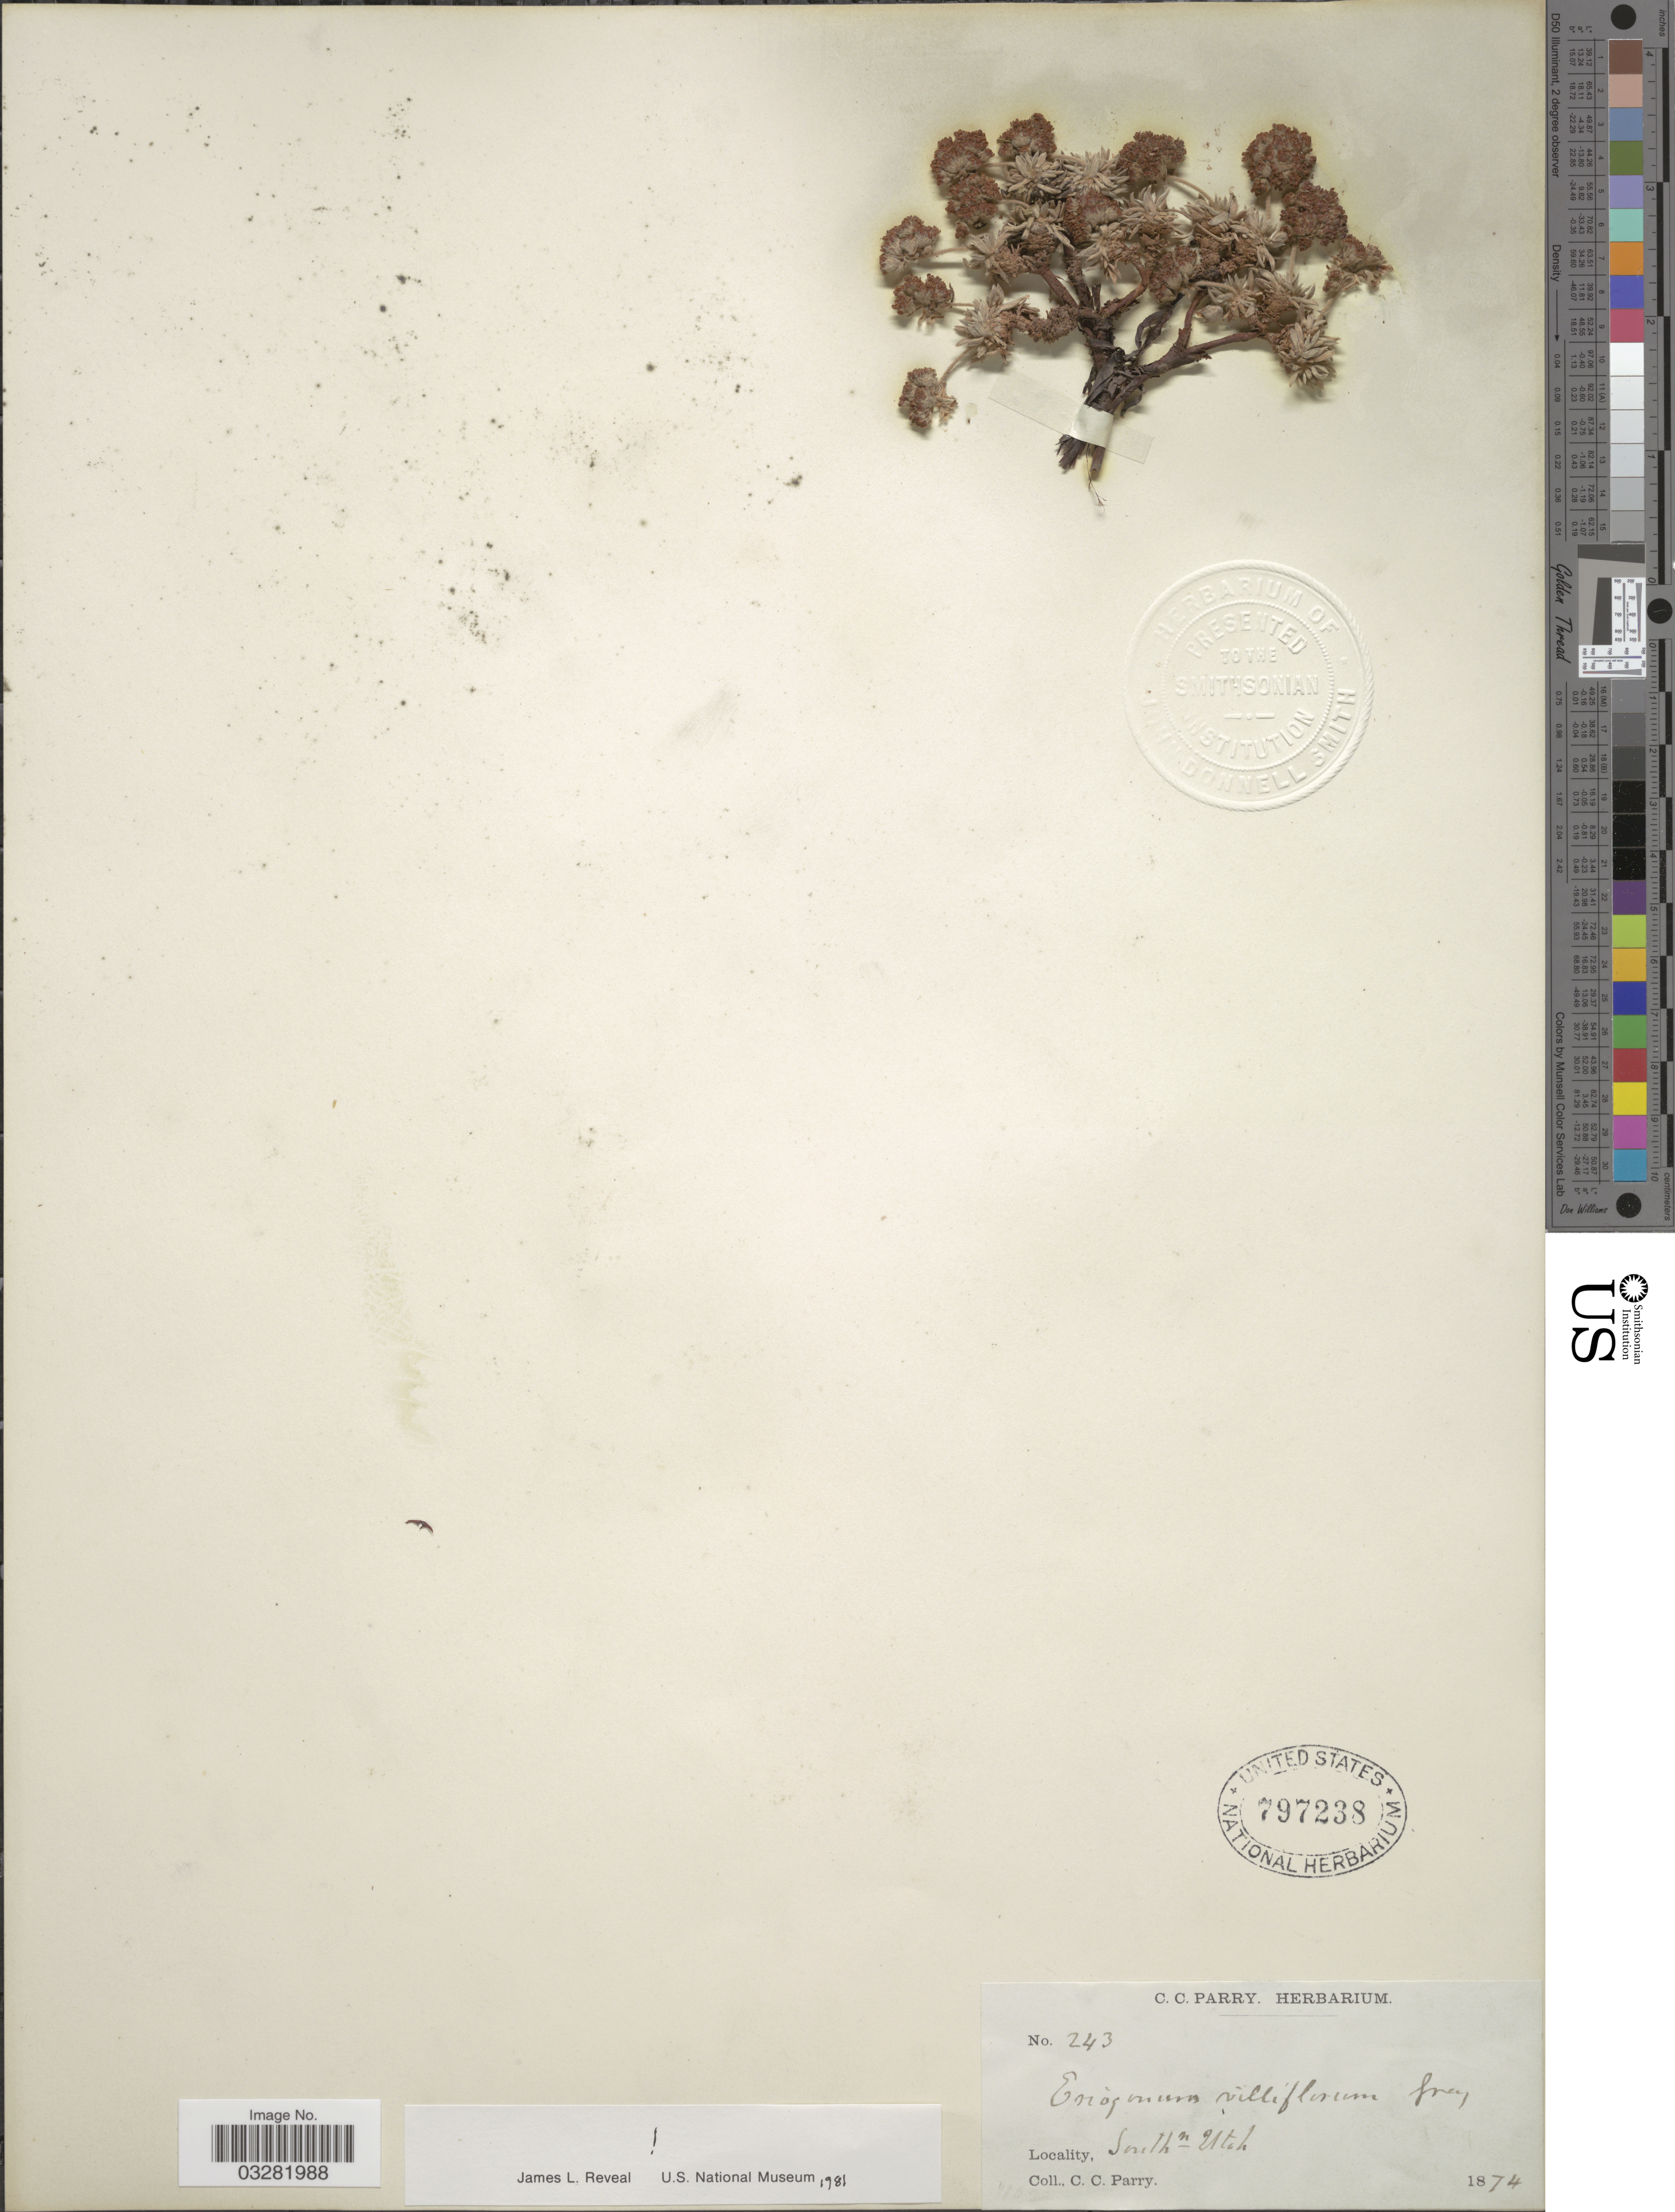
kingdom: Plantae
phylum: Tracheophyta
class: Magnoliopsida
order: Caryophyllales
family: Polygonaceae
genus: Eriogonum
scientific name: Eriogonum villiflorum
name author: A. Gray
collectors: C. C. Parry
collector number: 243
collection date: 1874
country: United States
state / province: Utah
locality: Southn Utah.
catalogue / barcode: US 797238